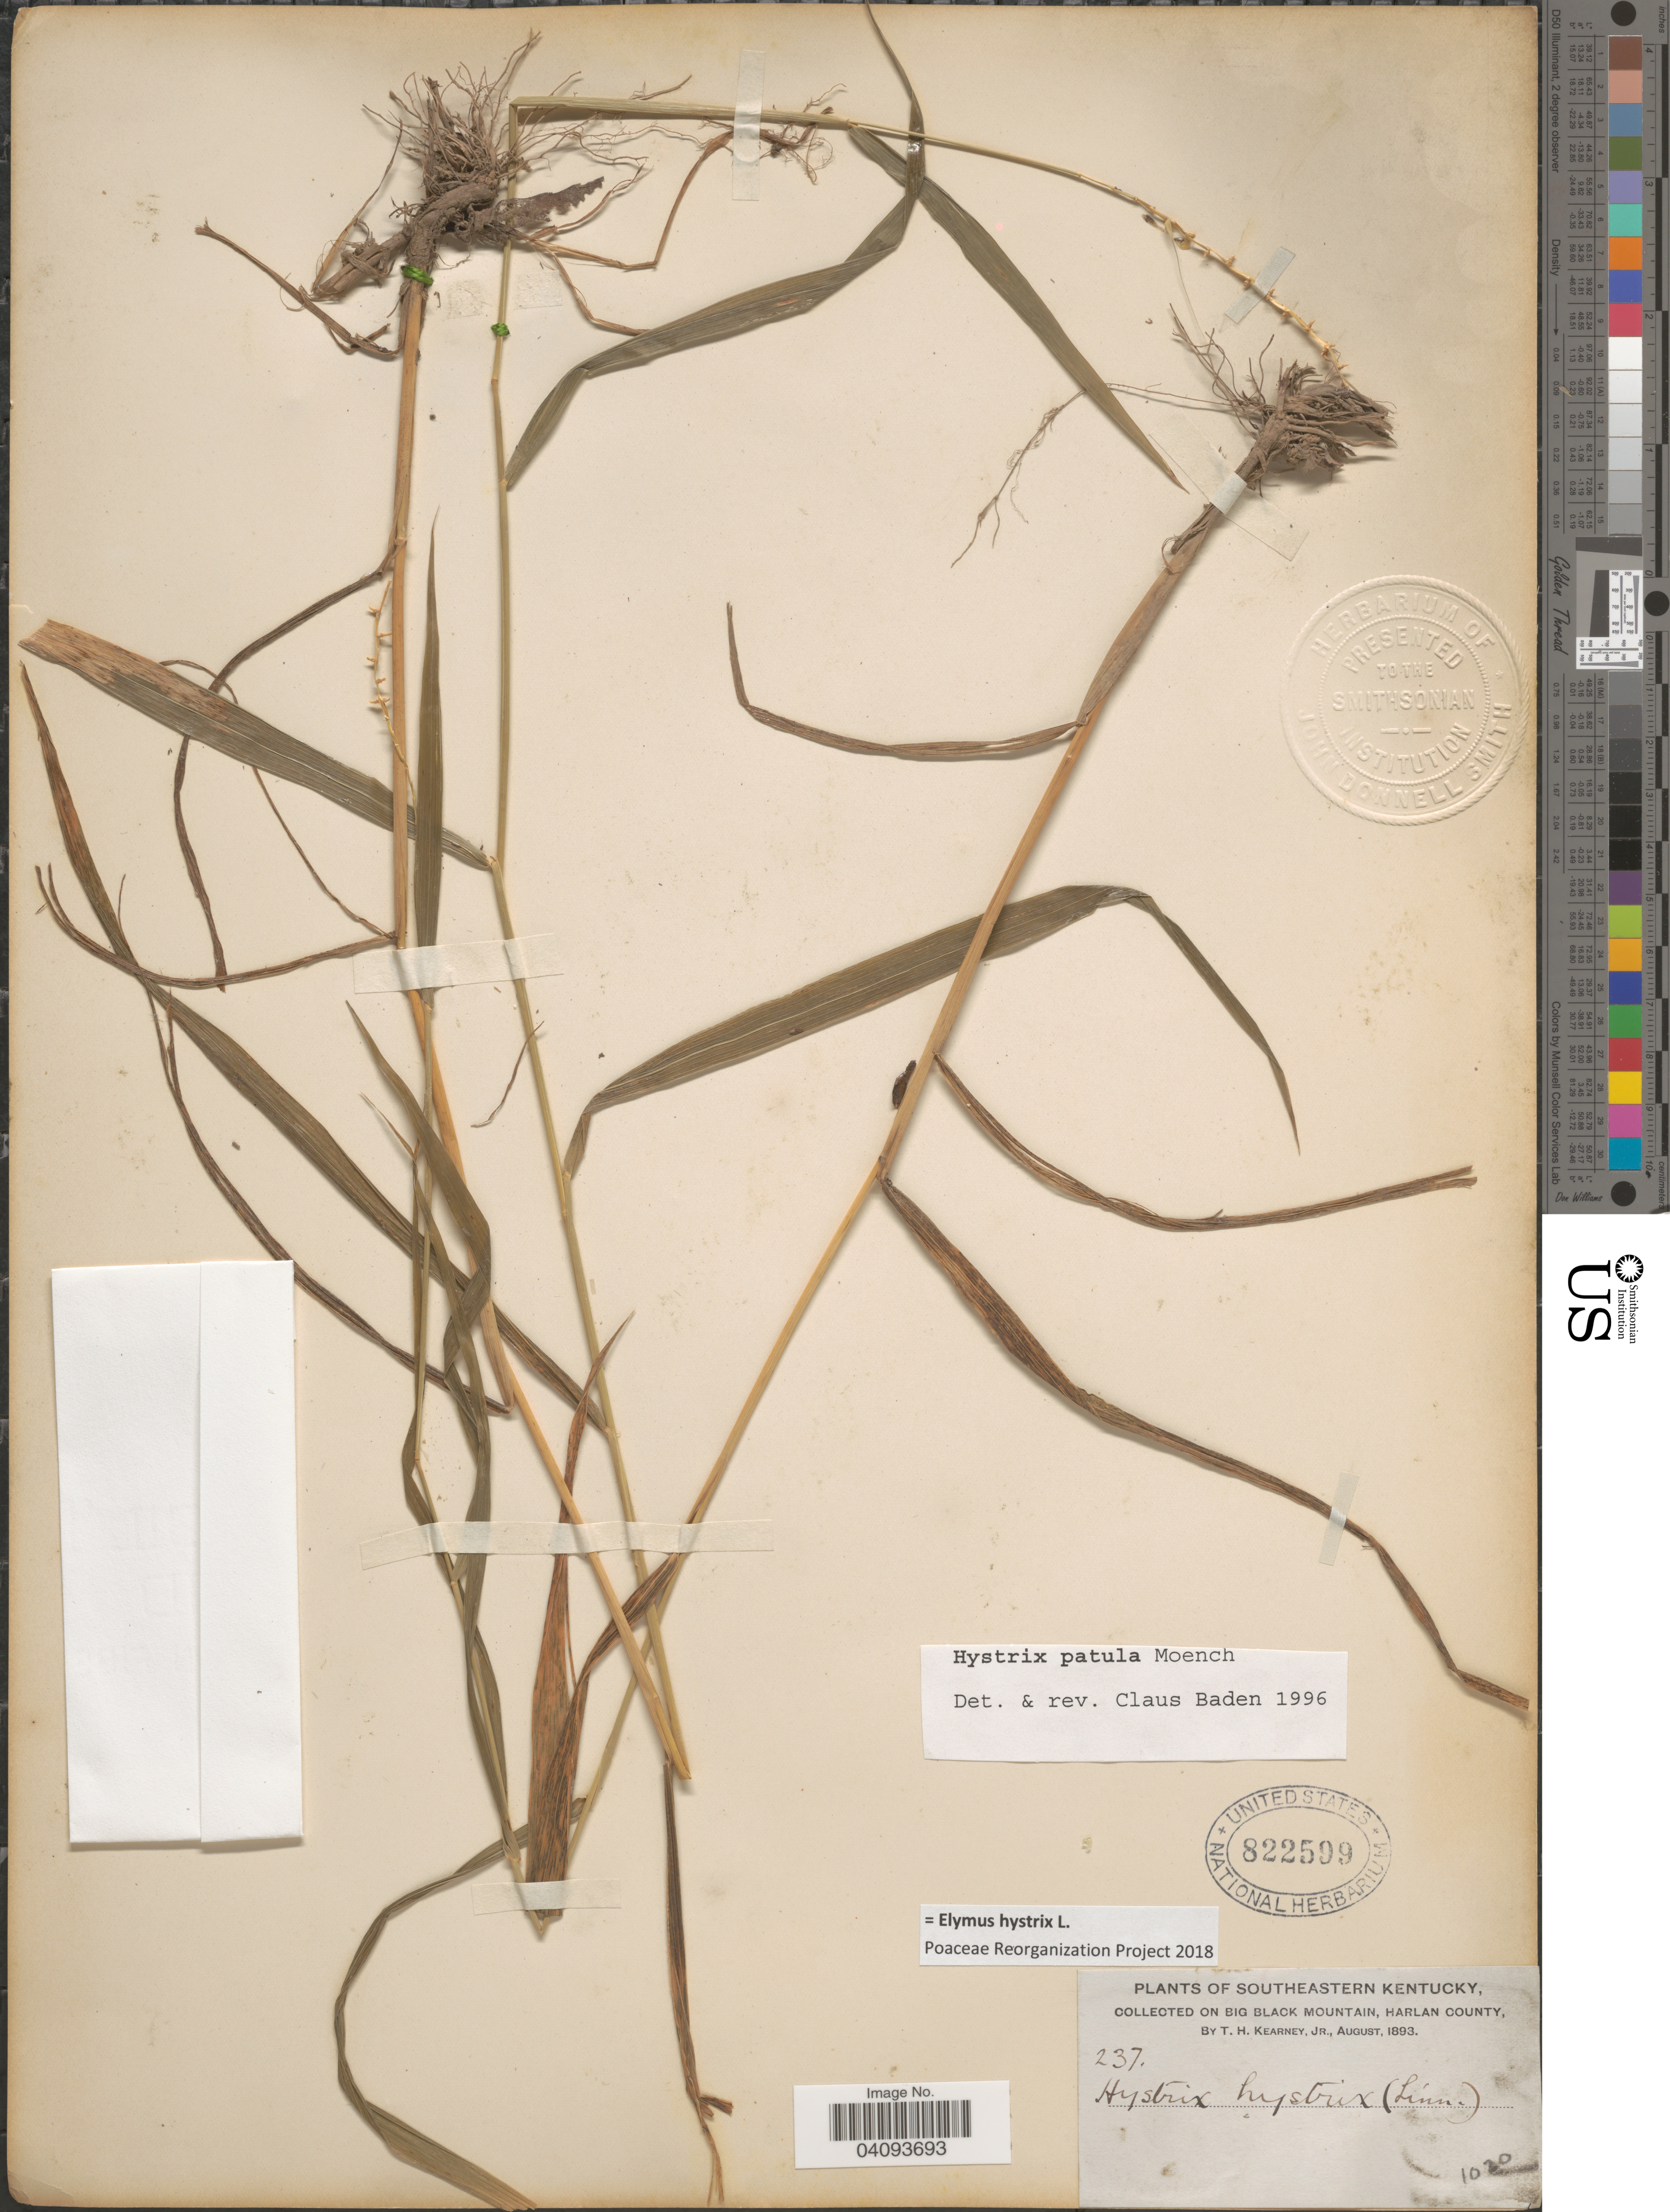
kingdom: Plantae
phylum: Tracheophyta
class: Liliopsida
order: Poales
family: Poaceae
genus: Elymus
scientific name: Elymus hystrix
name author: L.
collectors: T. H. Kearney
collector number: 237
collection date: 1893-08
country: United States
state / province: Kentucky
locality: Southeastern Kentucky, on Big Black Mountain, Harlan County.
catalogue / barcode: US 822599